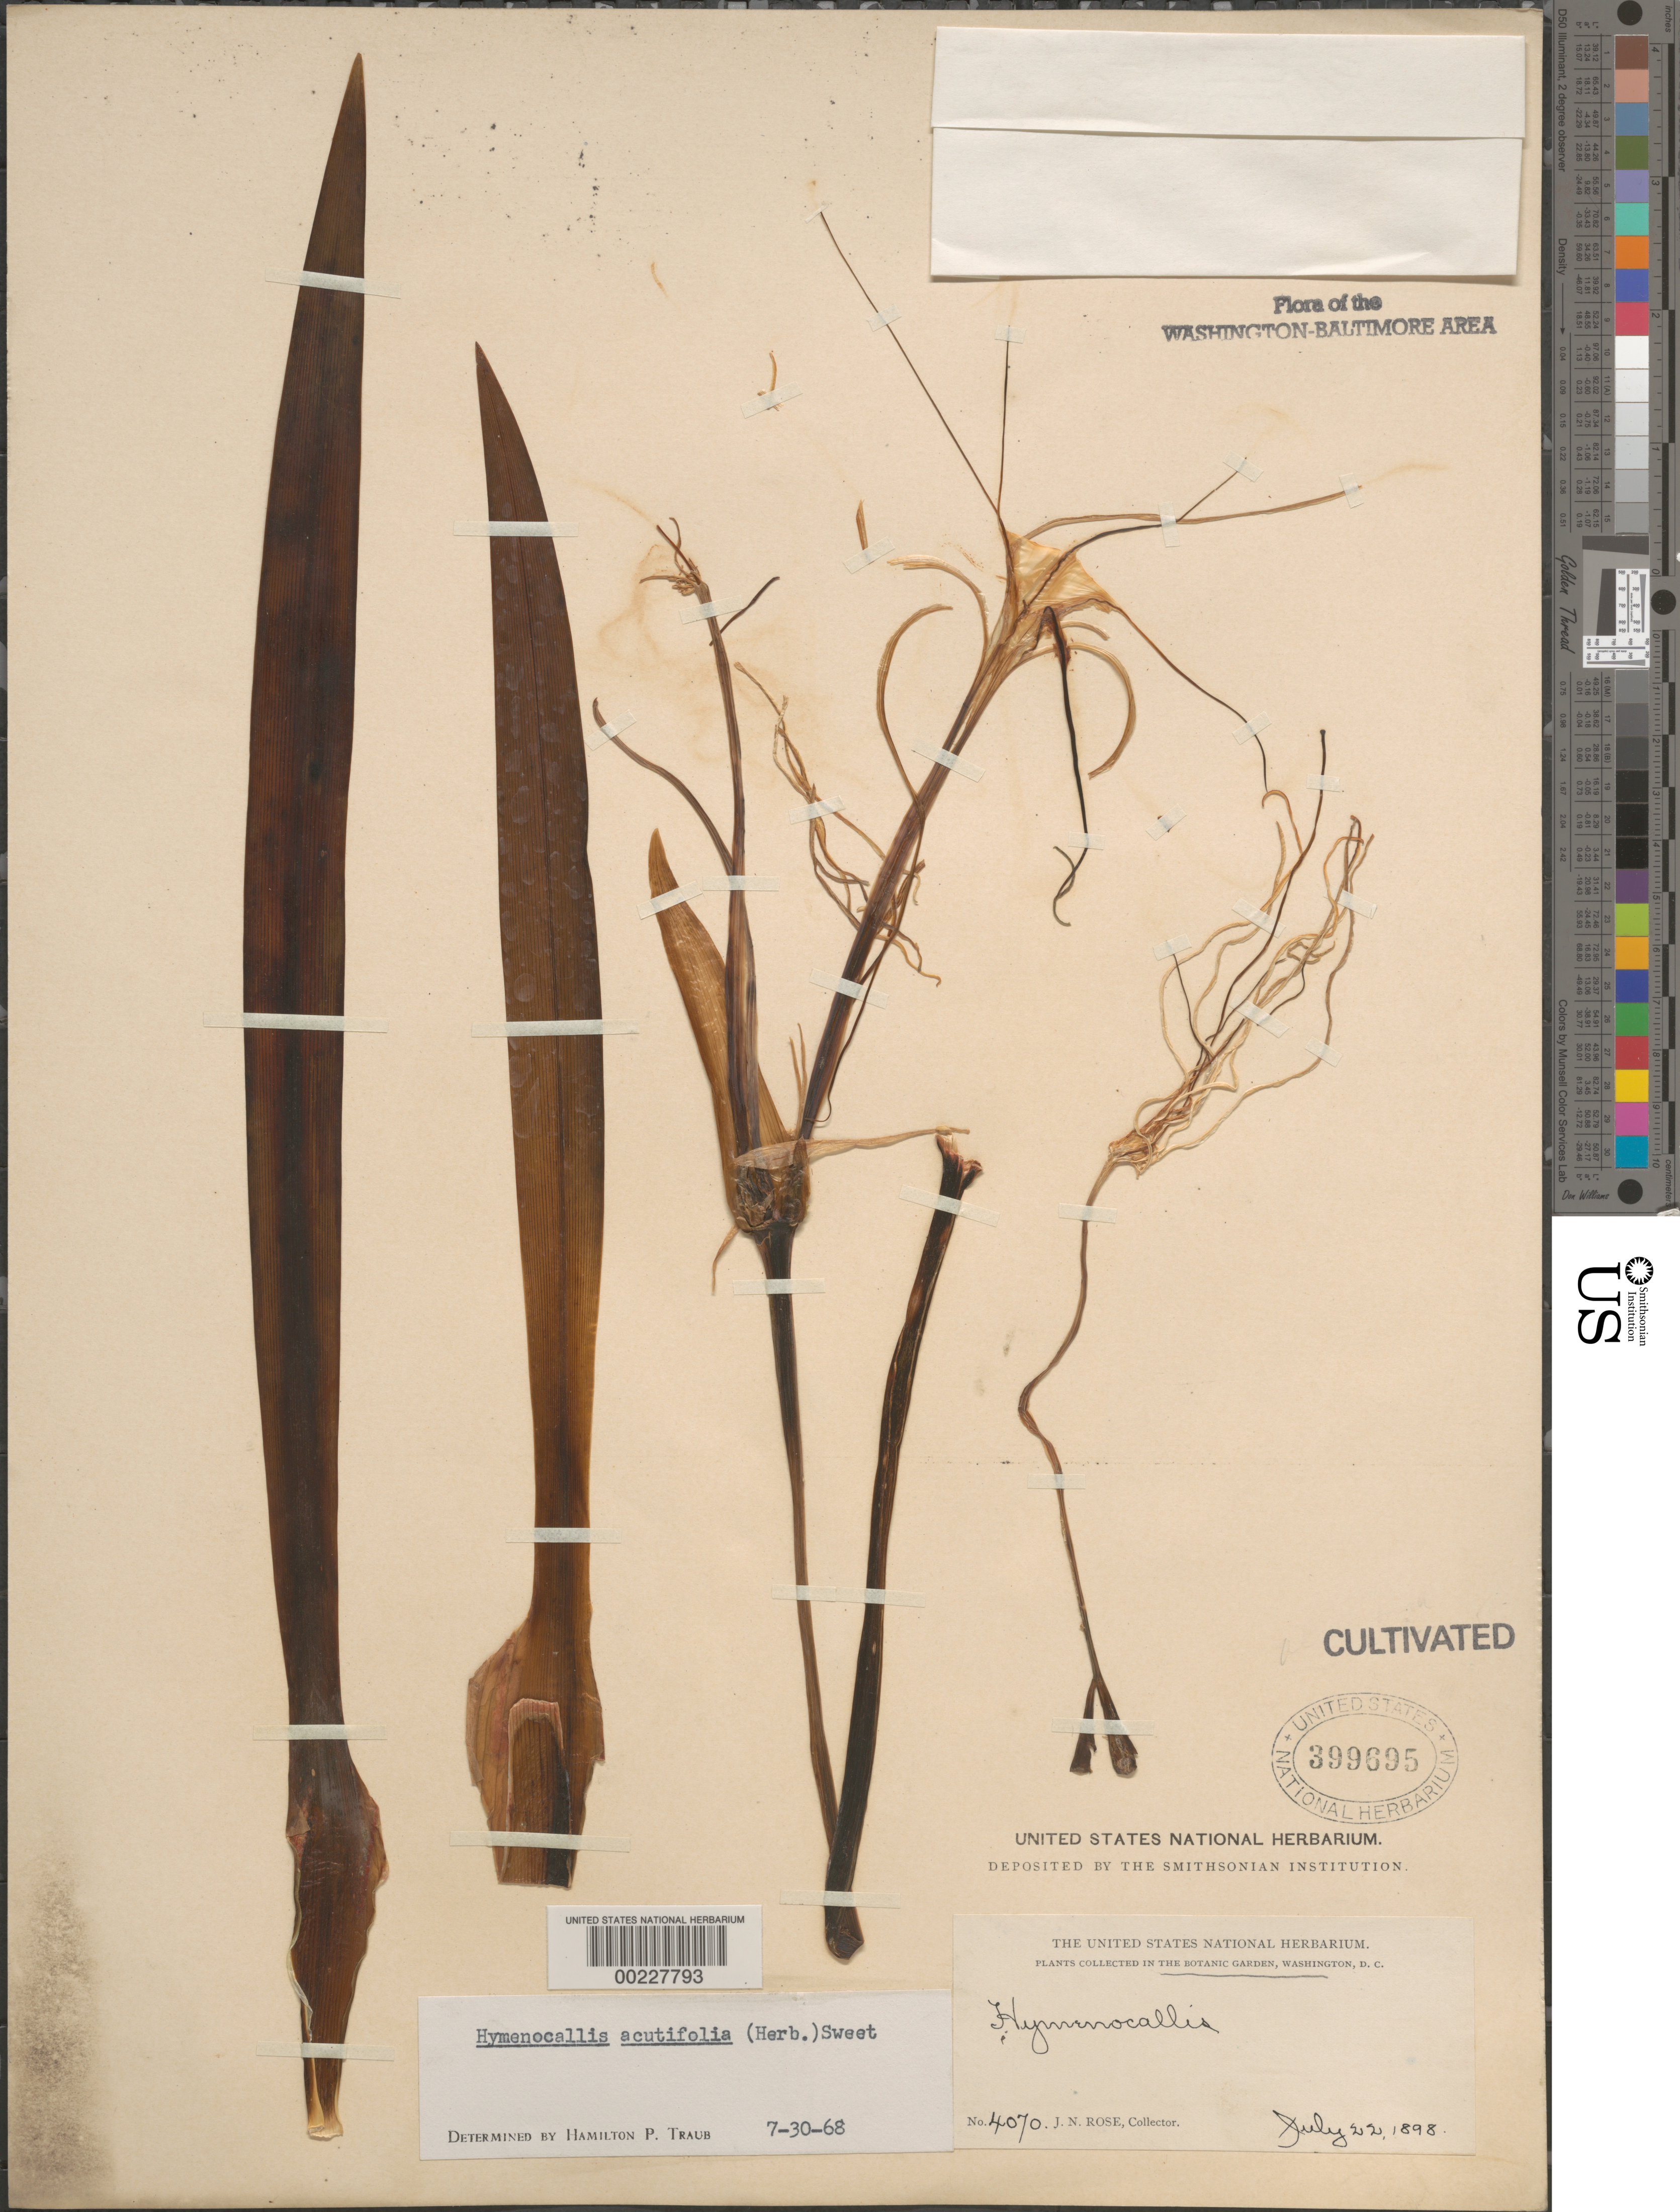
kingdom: Plantae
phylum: Tracheophyta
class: Liliopsida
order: Asparagales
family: Amaryllidaceae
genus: Hymenocallis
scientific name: Hymenocallis acutifolia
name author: (Herb.) Sweet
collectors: J. N. Rose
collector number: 4070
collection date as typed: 22 Jul 1898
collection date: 1898-07-22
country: United States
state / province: District of Columbia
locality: Botanical gardens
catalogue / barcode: US 399695